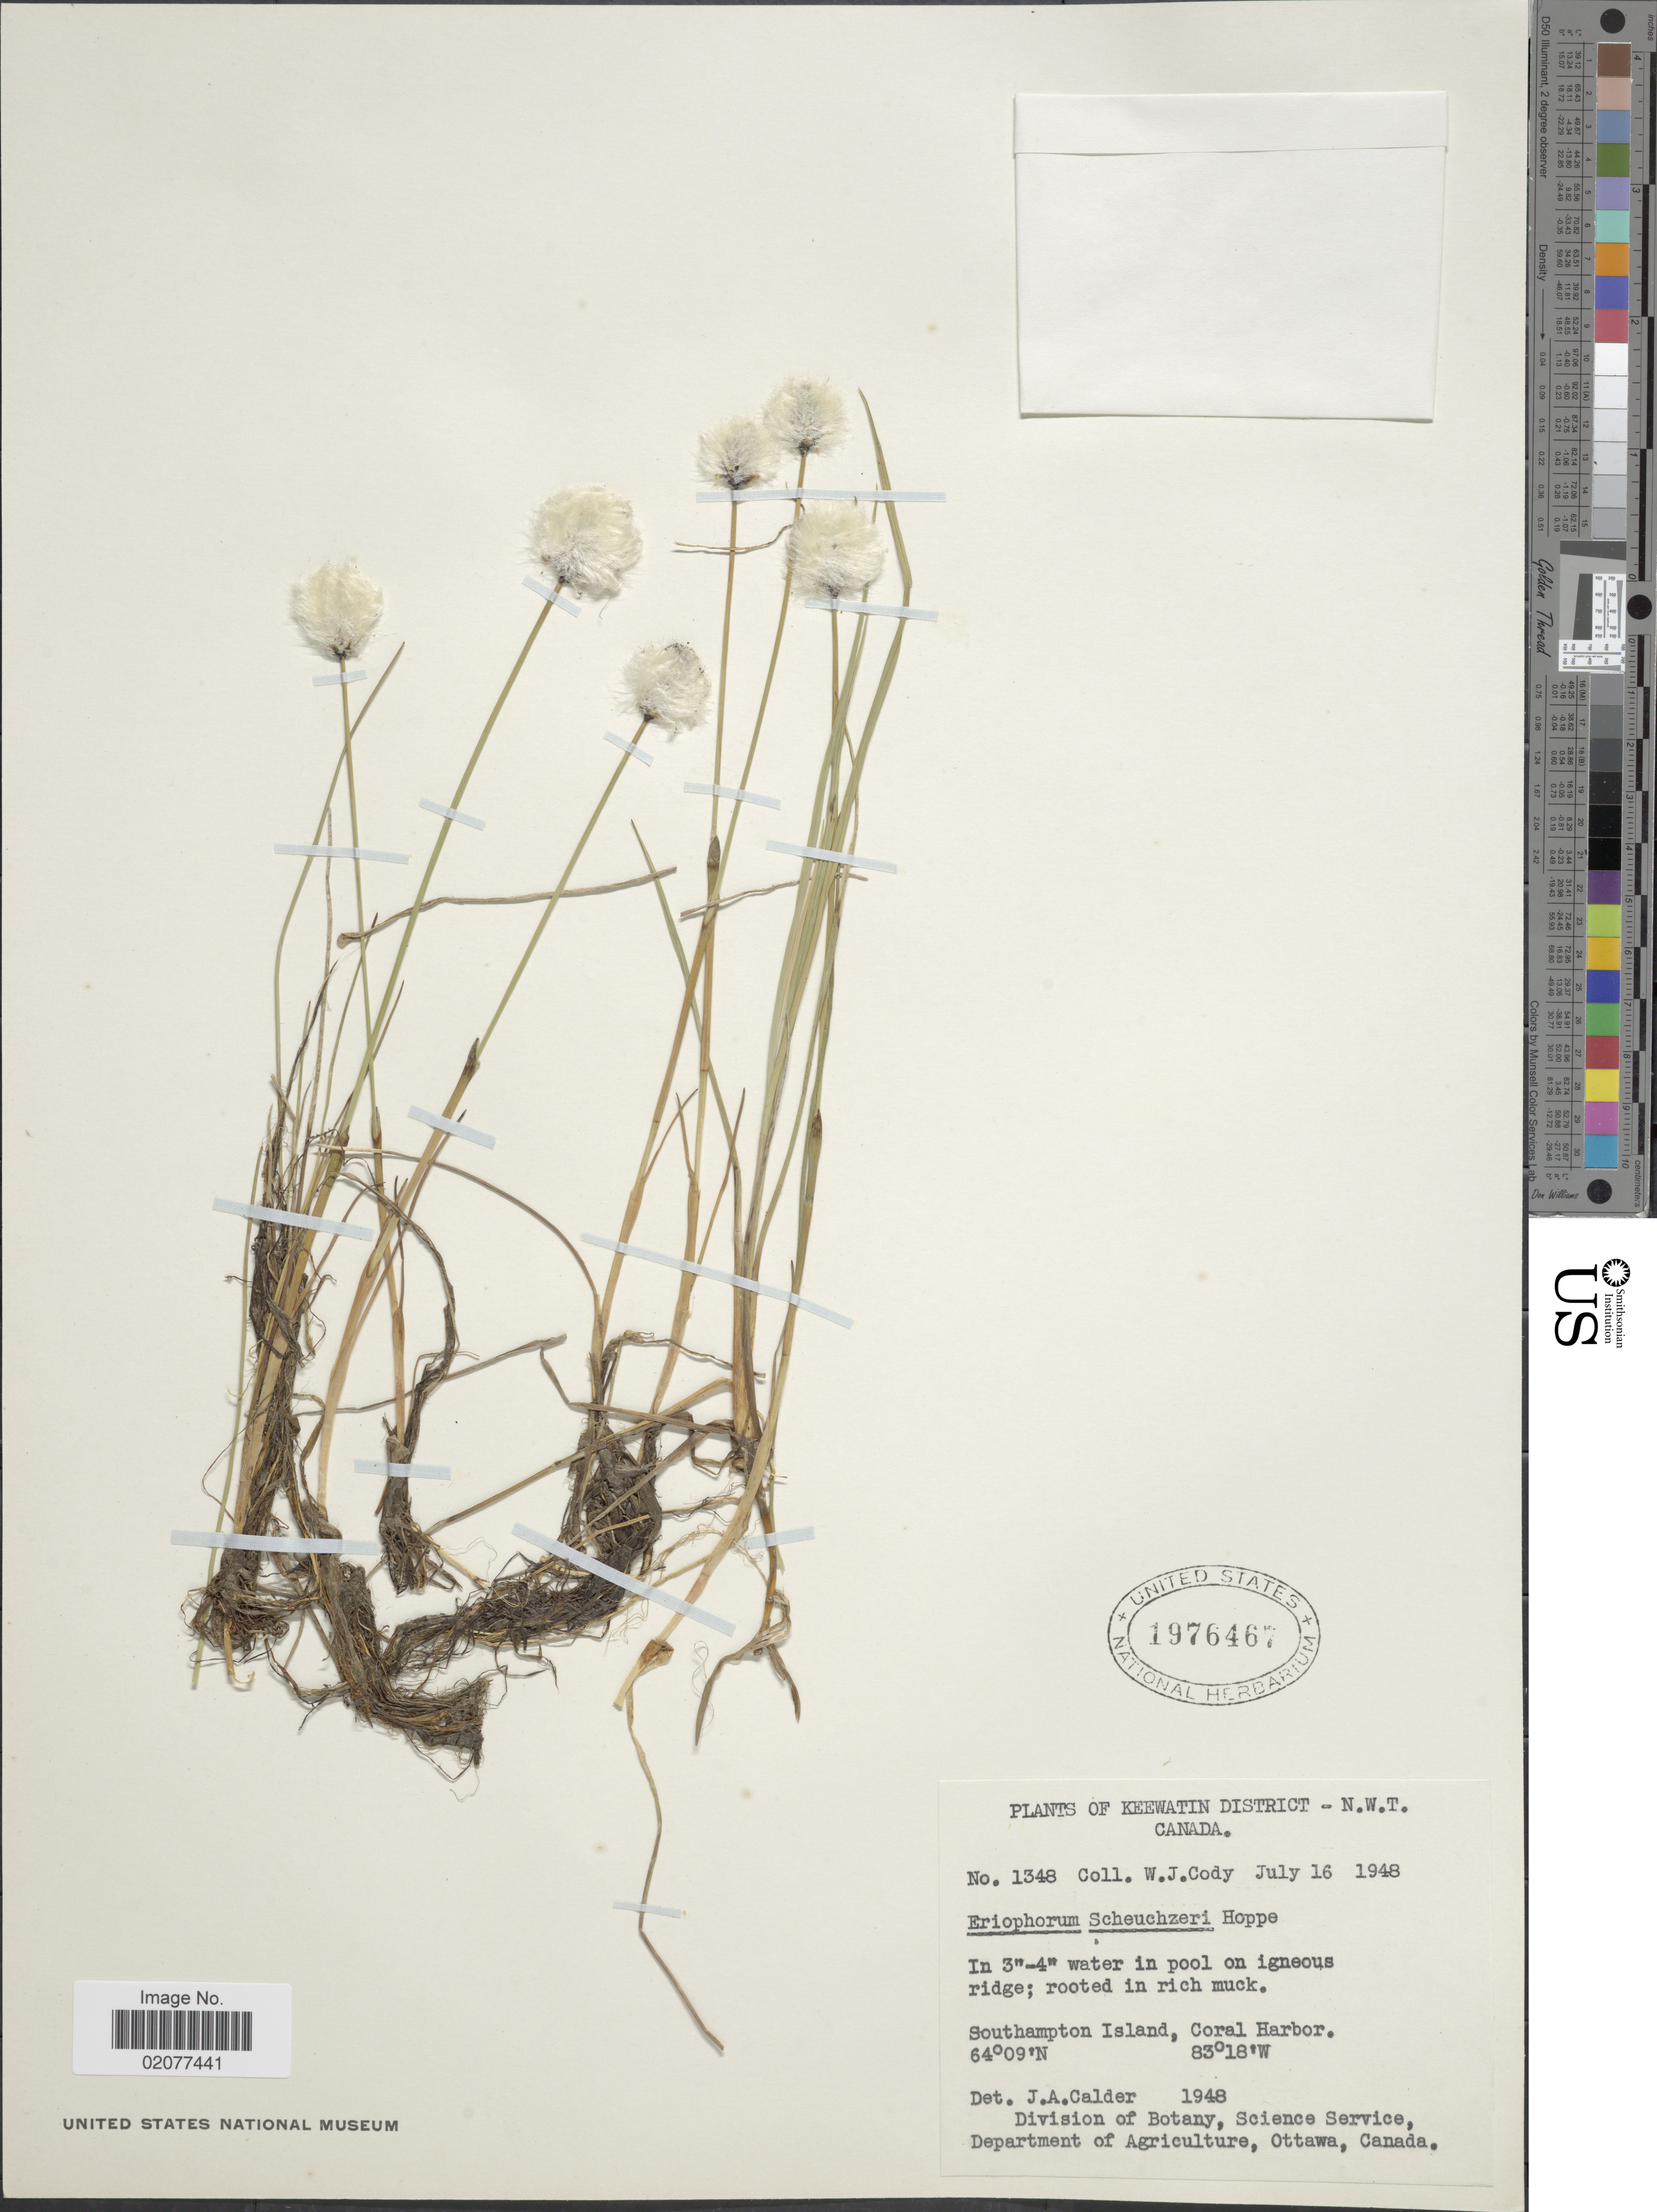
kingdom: Plantae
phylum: Tracheophyta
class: Liliopsida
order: Poales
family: Cyperaceae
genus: Eriophorum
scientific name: Eriophorum scheuchzeri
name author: Hoppe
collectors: W. Cody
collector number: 1348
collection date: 1948-07-16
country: Canada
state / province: Northwest Territories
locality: Keewatin District - N.W.T. Canada. Southampton Island, Coral Harbor.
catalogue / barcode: US 1976467